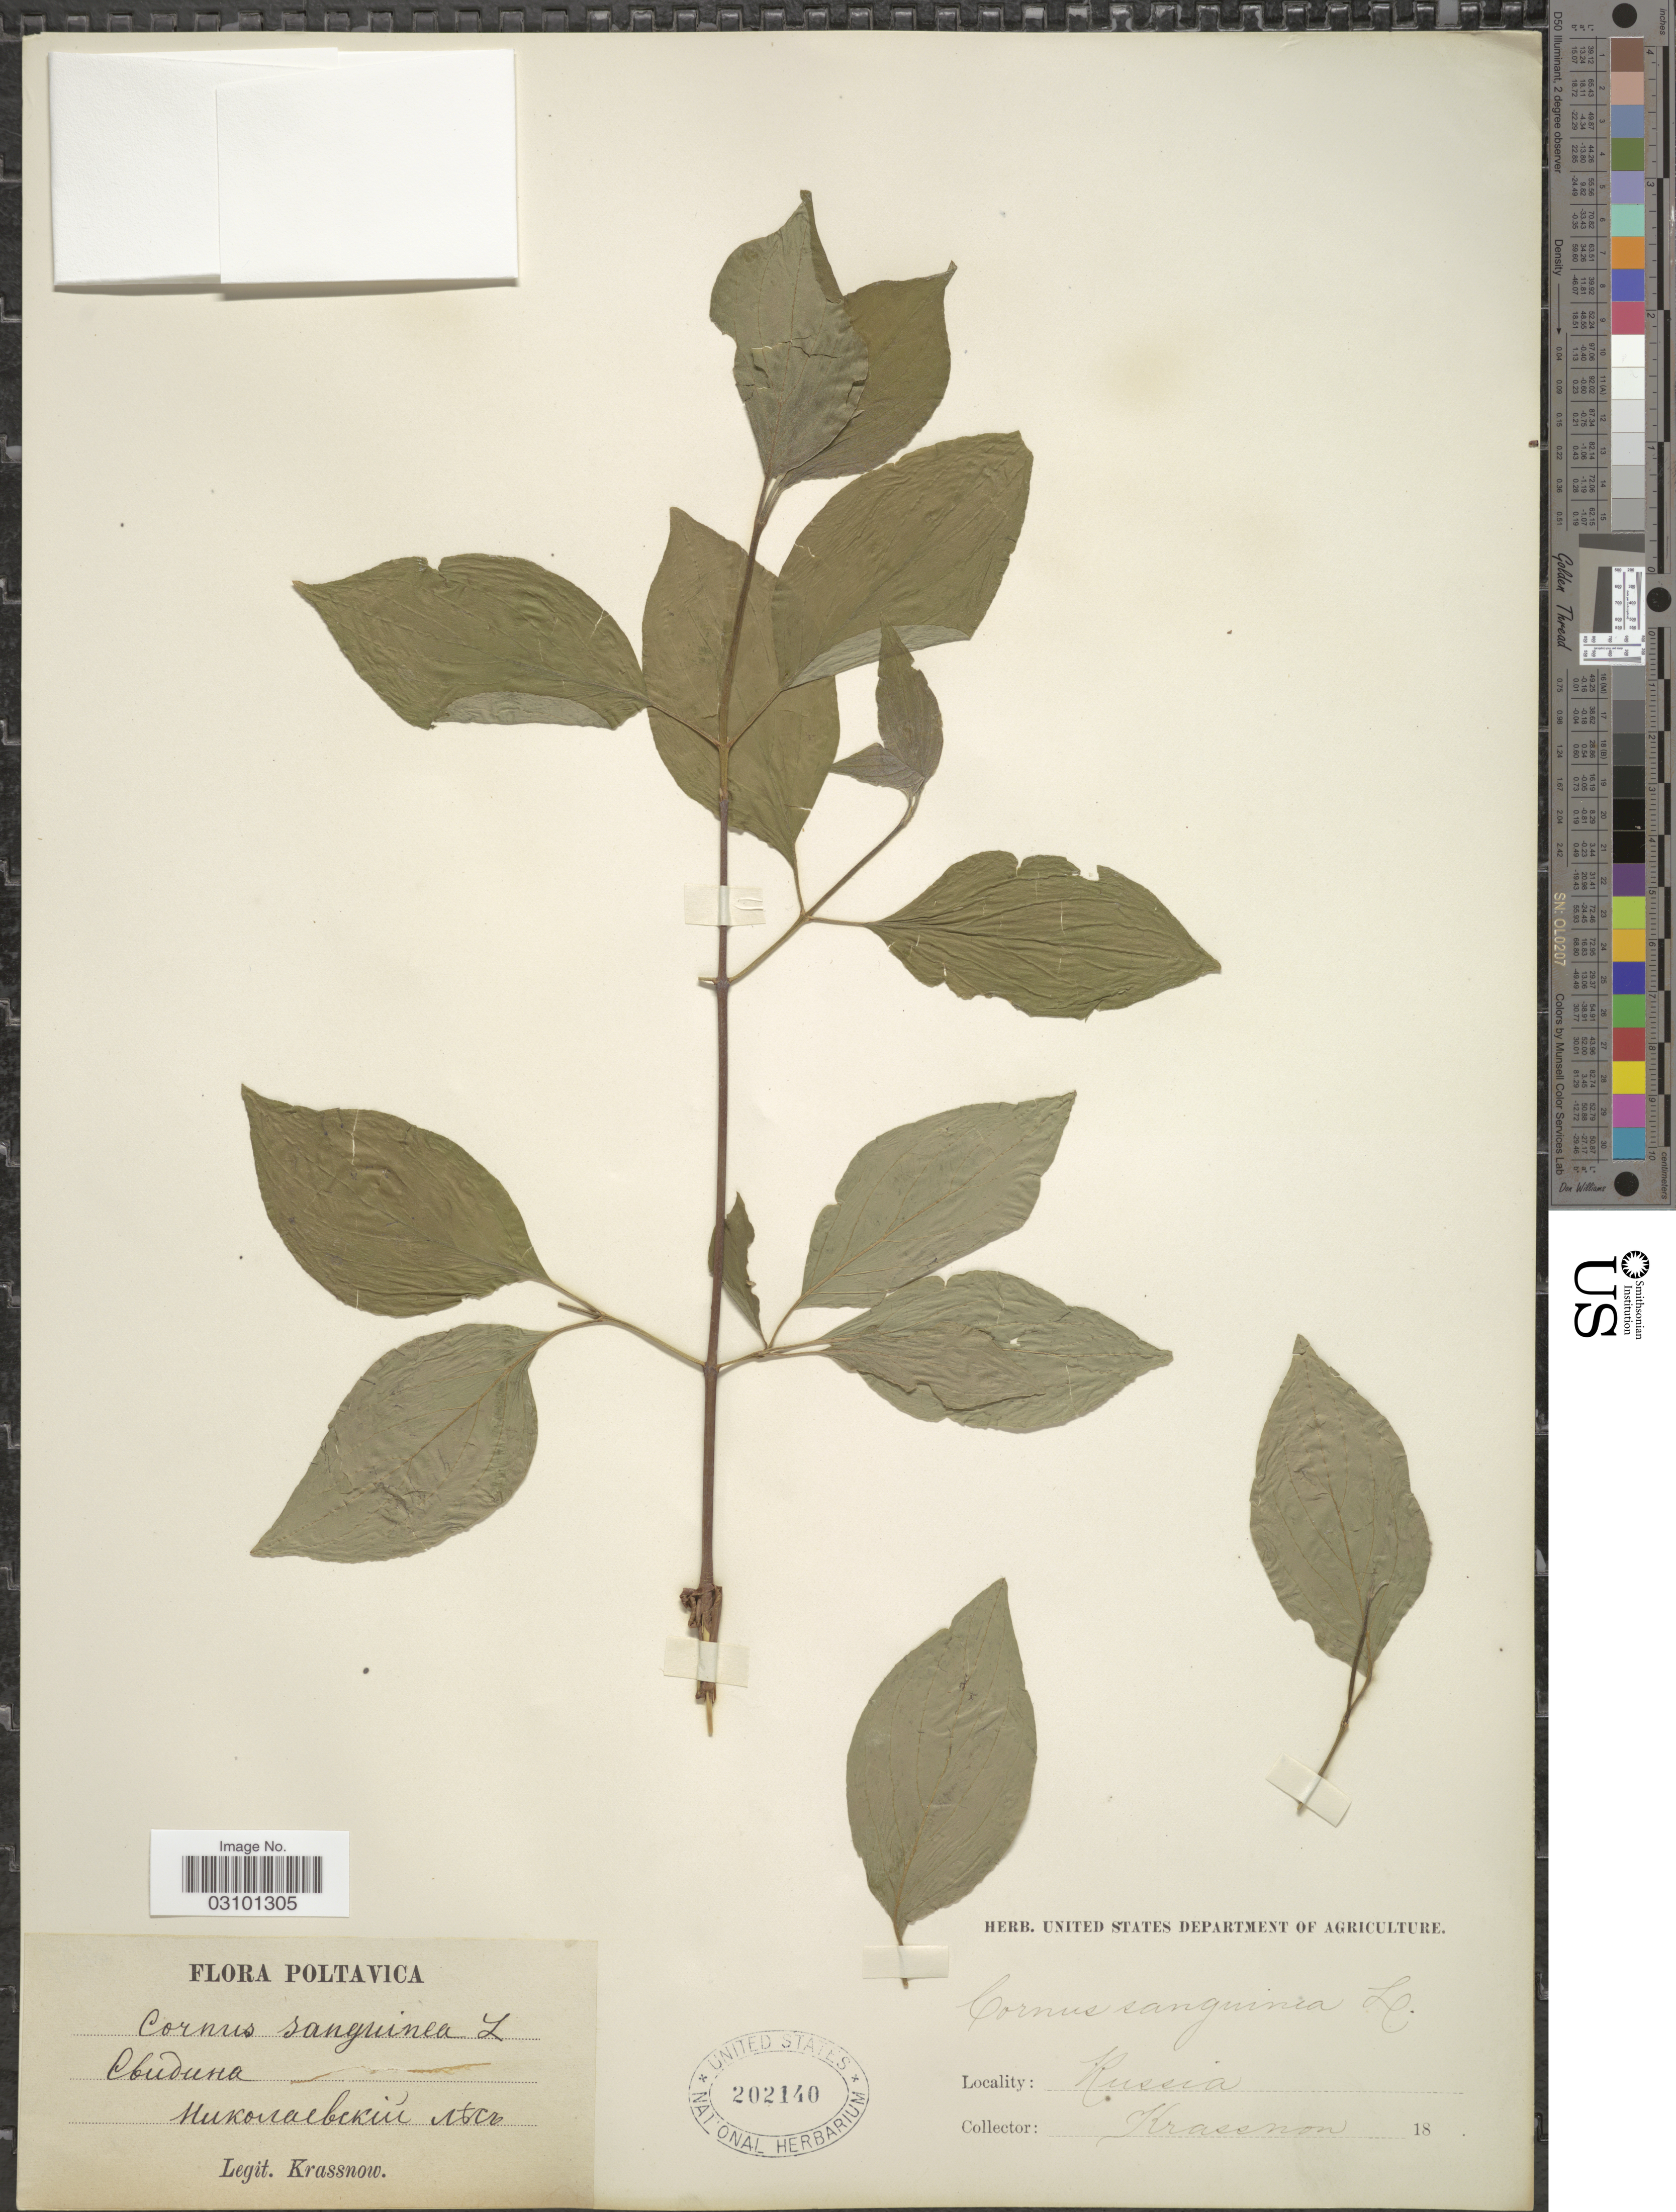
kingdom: Plantae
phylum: Tracheophyta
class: Magnoliopsida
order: Cornales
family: Cornaceae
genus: Cornus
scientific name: Cornus sanguinea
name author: L.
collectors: -. Krassnow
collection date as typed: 18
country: Ukraine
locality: Poltavica. X.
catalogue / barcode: US 202140